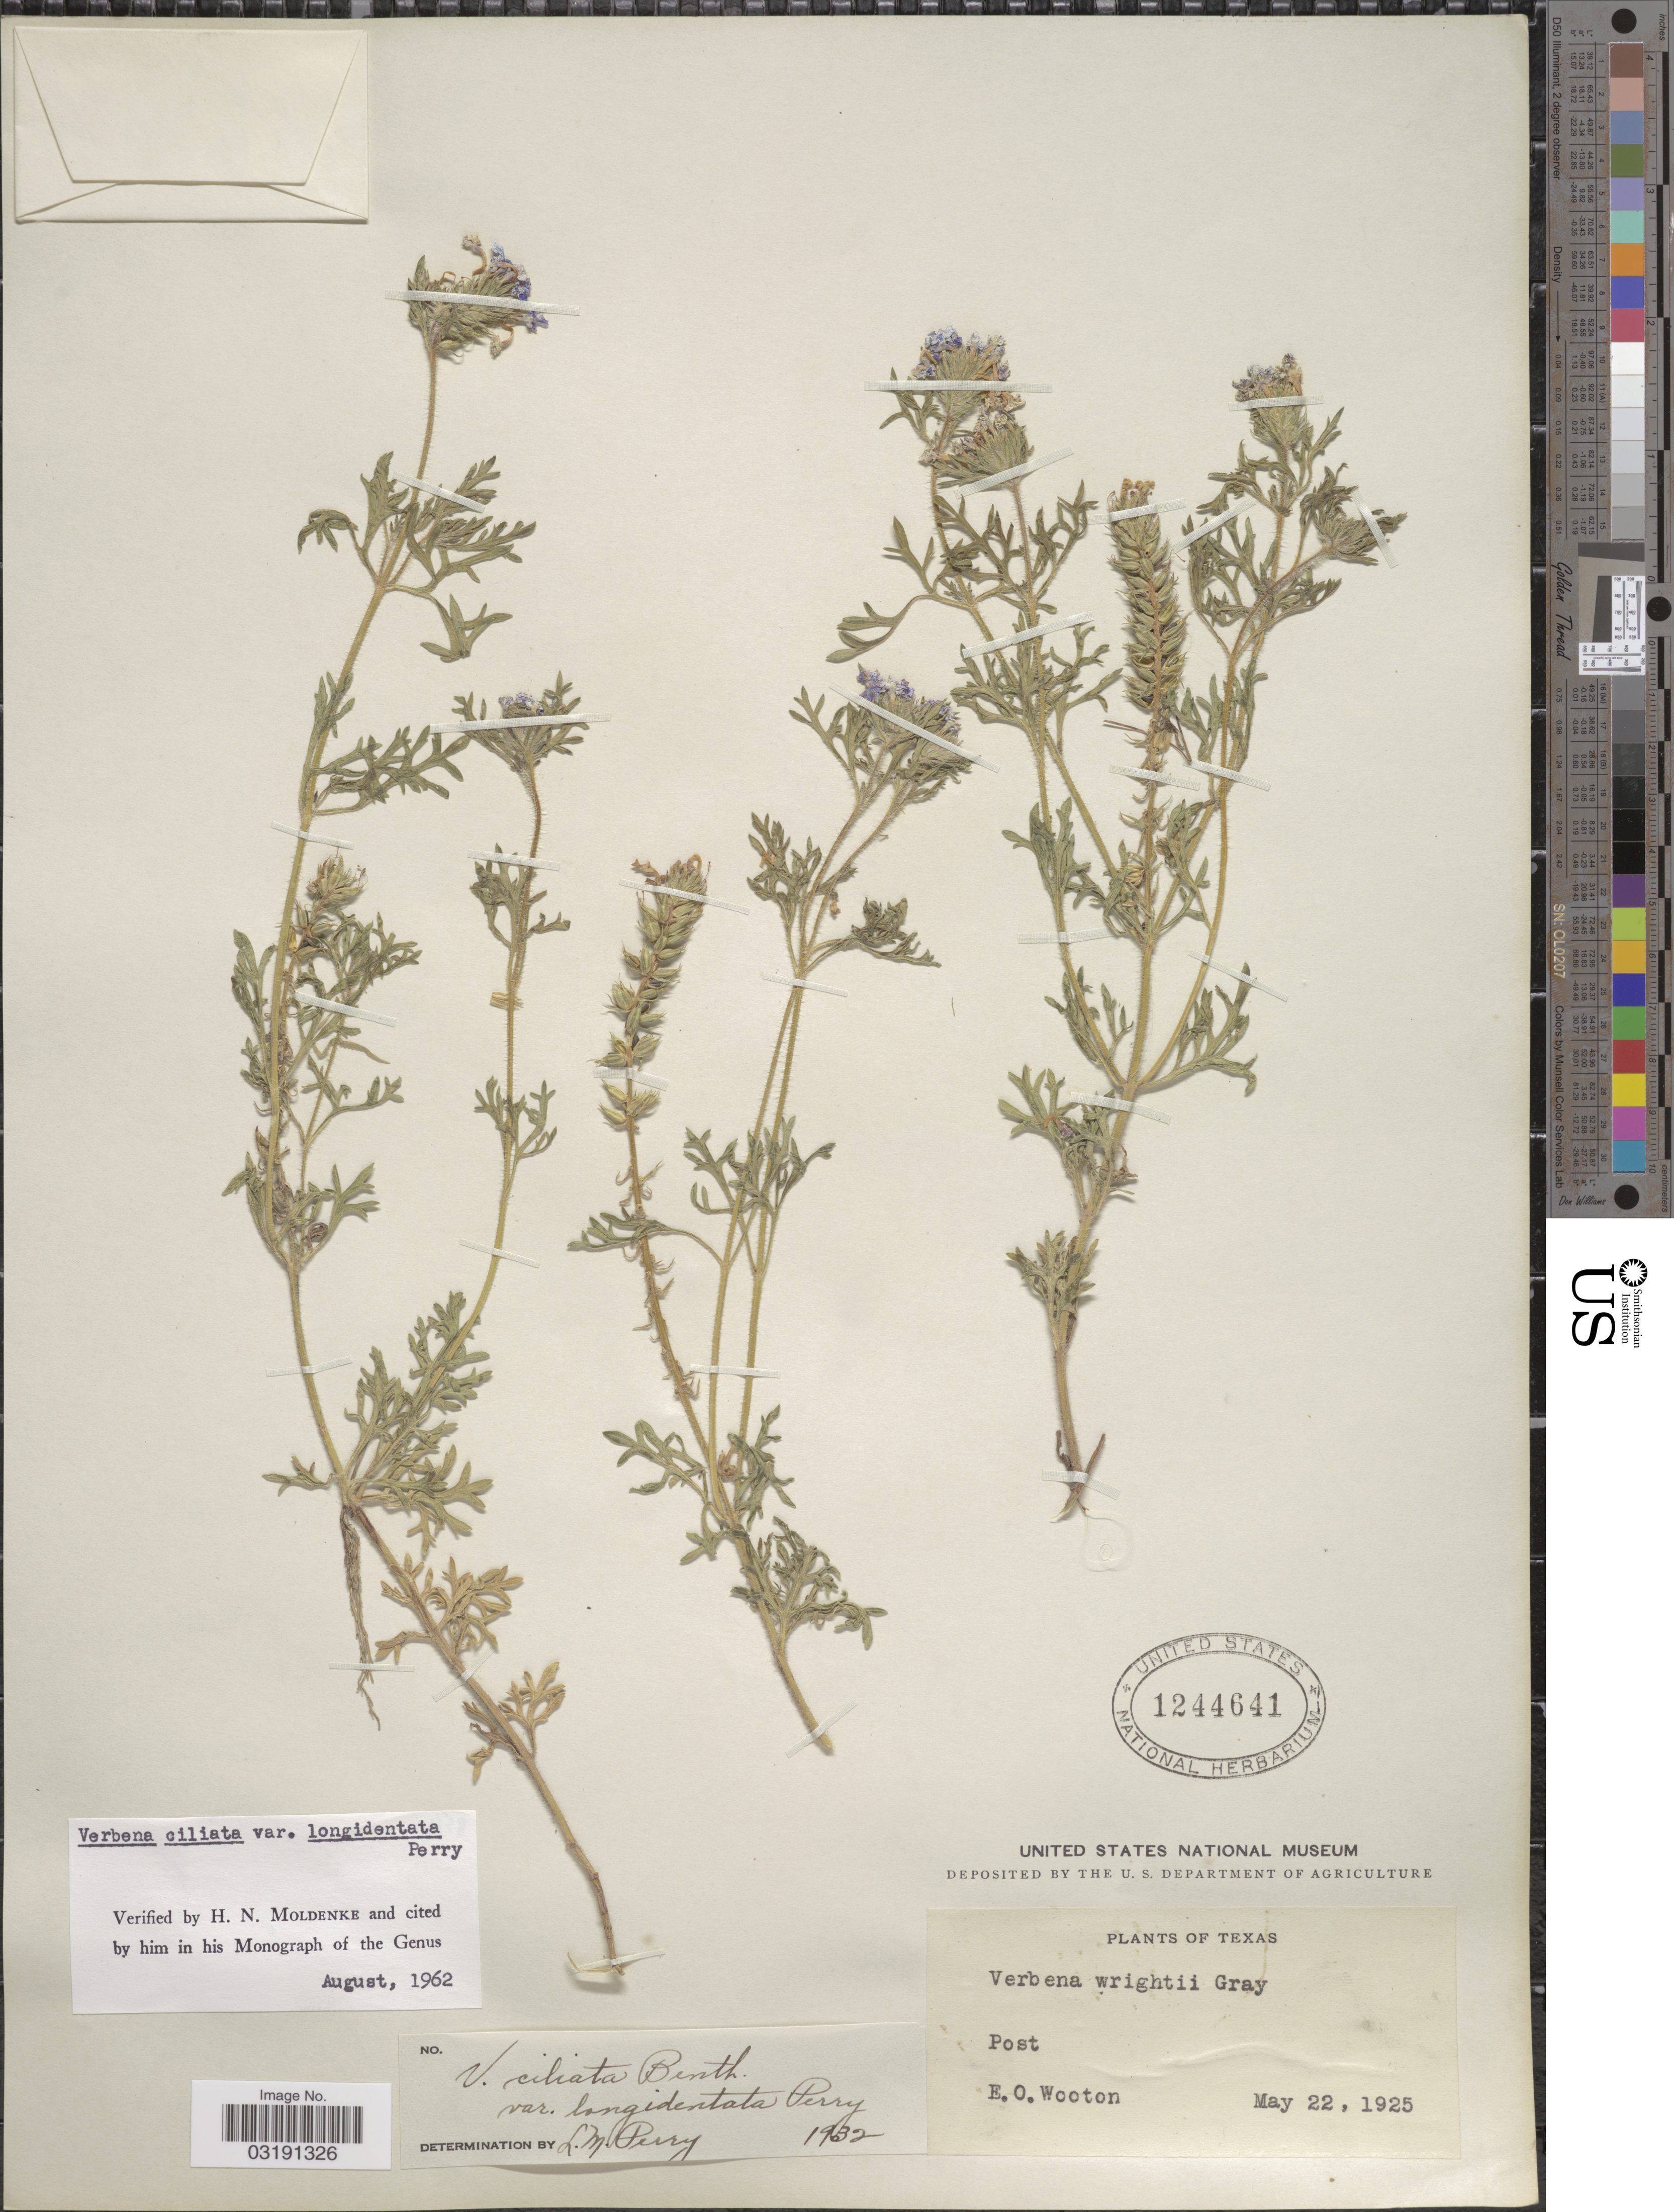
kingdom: Plantae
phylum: Tracheophyta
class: Magnoliopsida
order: Lamiales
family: Verbenaceae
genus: Verbena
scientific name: Verbena ciliata var. longidentata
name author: L.M. Perry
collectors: E. O. Wooton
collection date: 1925-05-22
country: United States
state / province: Texas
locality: Post.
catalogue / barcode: US 1244641